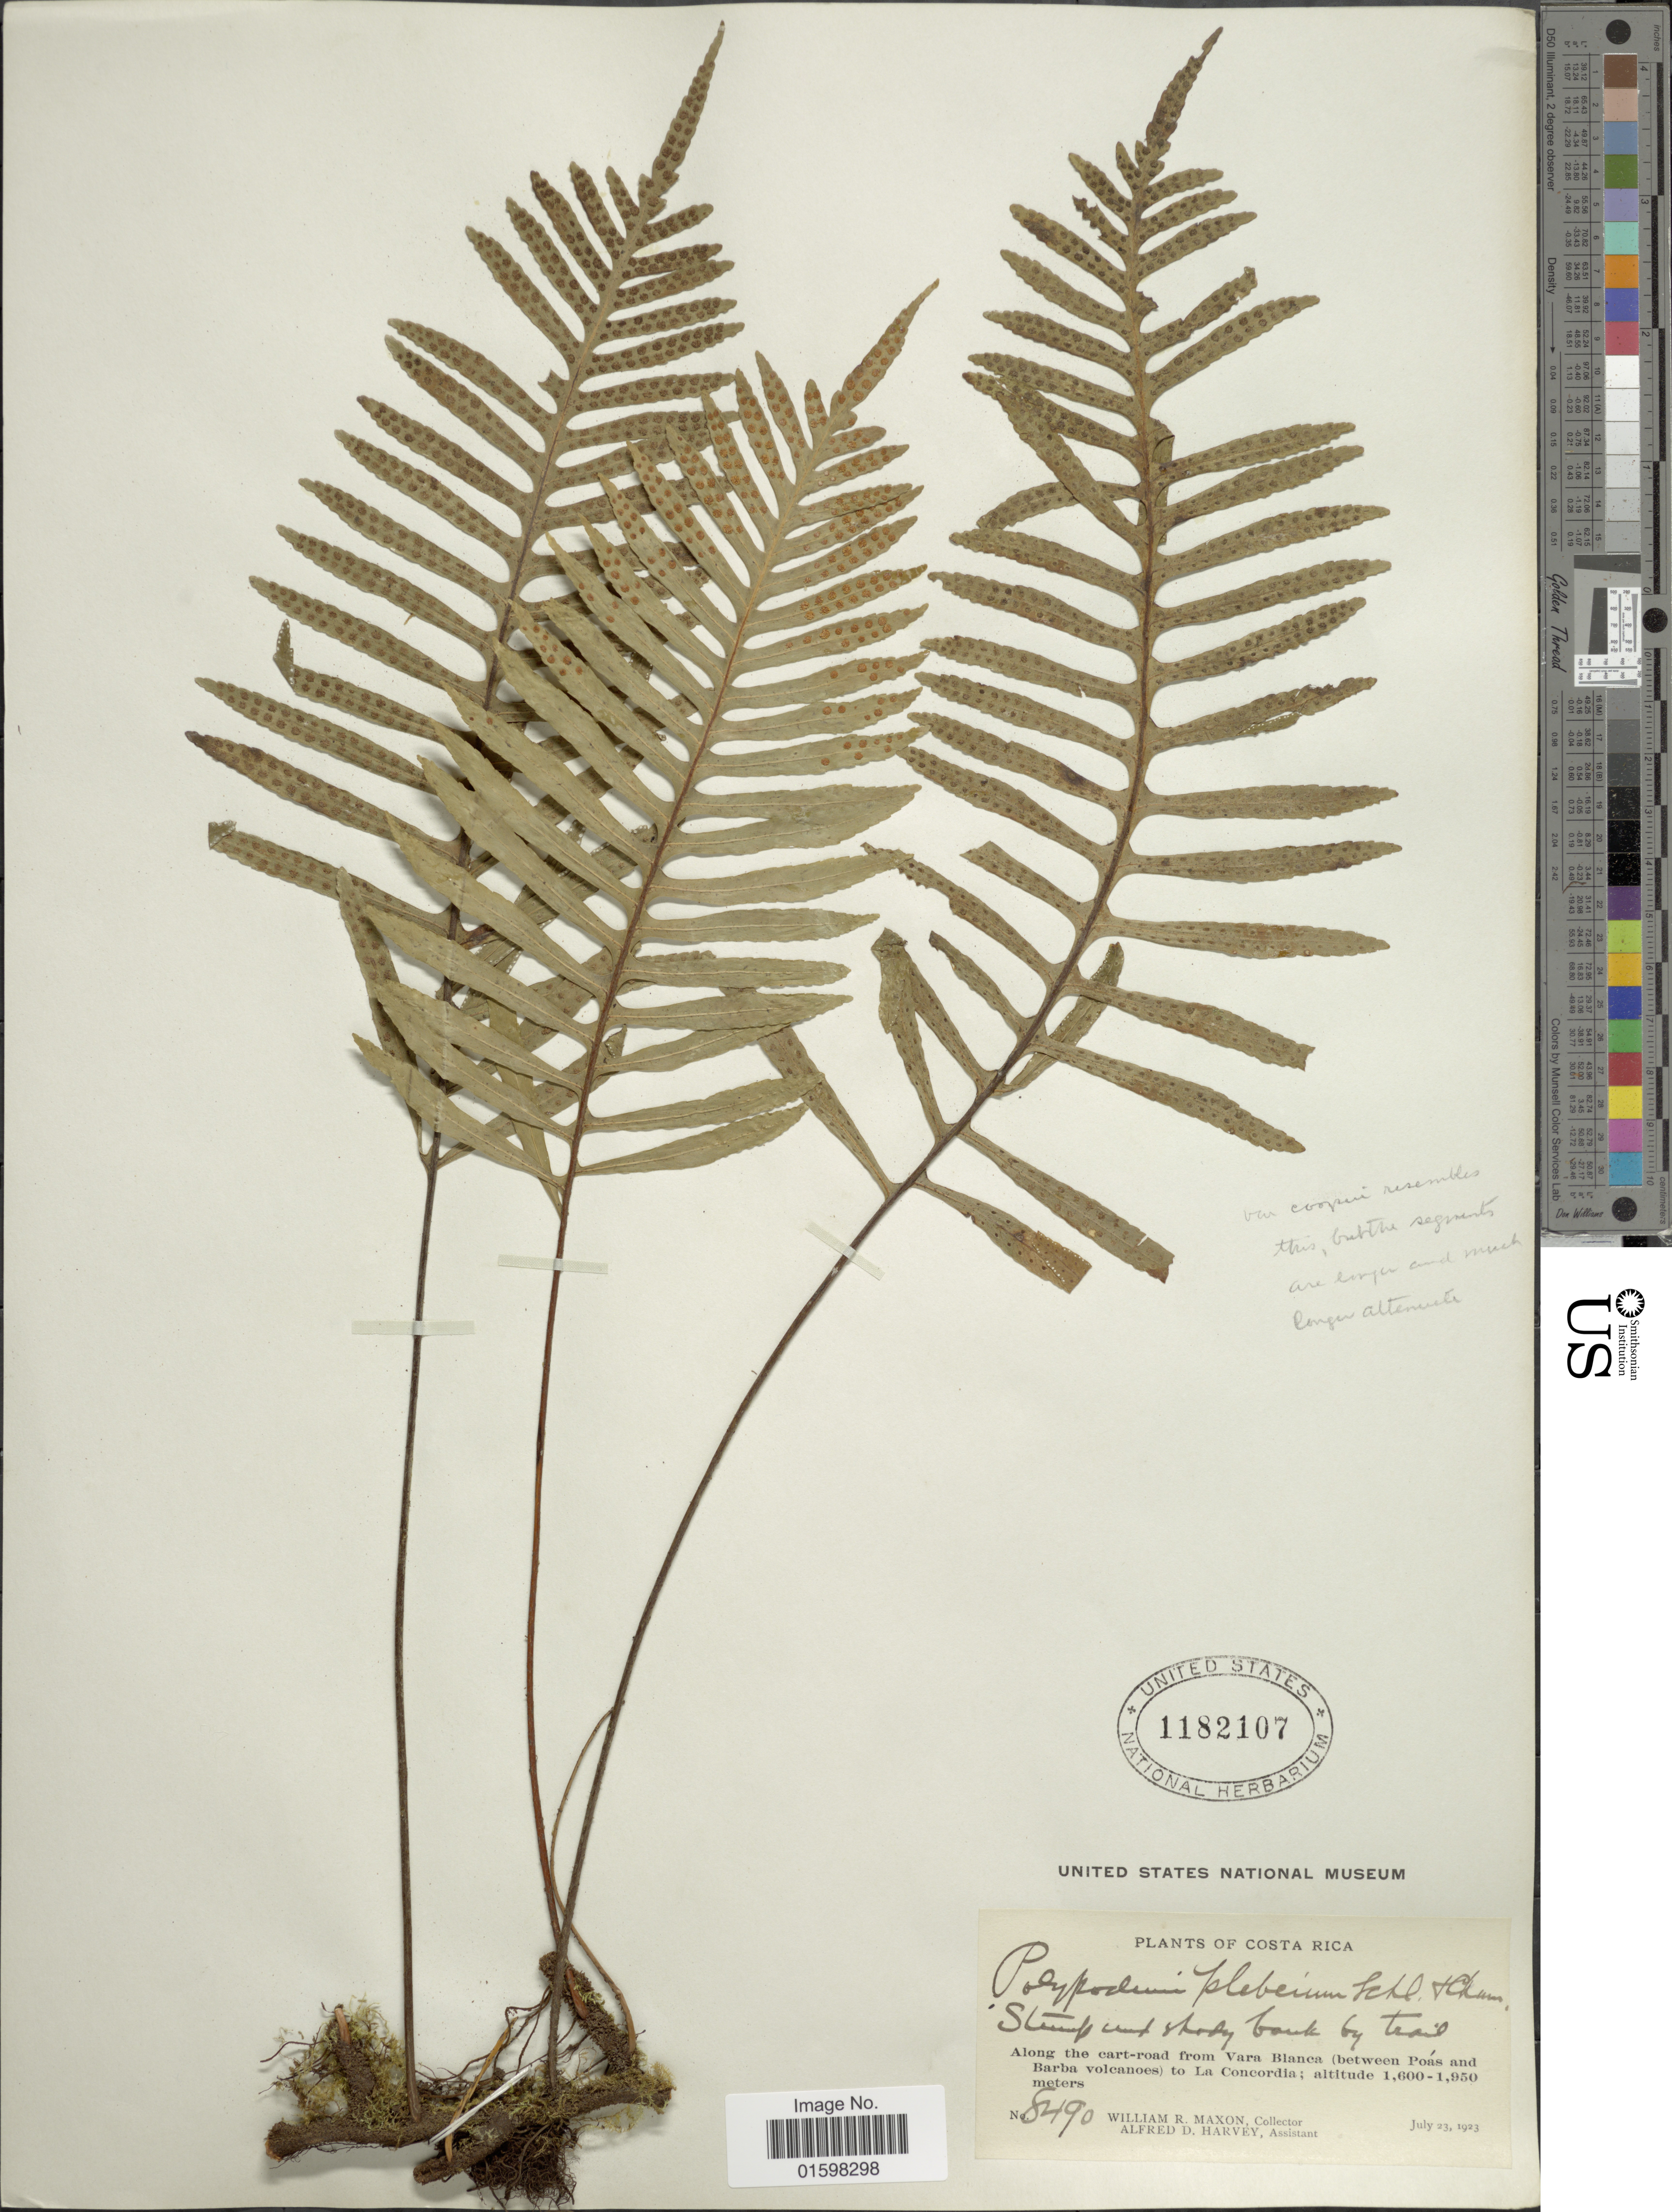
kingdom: Plantae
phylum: Tracheophyta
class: Polypodiopsida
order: Polypodiales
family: Polypodiaceae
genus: Pleopeltis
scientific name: Pleopeltis plebeia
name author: (Schltdl. ex Cham.) A.R. Sm. & Tejero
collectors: W. R. Maxon & A. D. Harvey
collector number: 8490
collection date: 1923-07-23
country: Costa Rica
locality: Along the cart-road from Vara Blanca (Between Poas and Barba volcanos) to La Concordia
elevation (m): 1600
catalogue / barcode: US 1182107